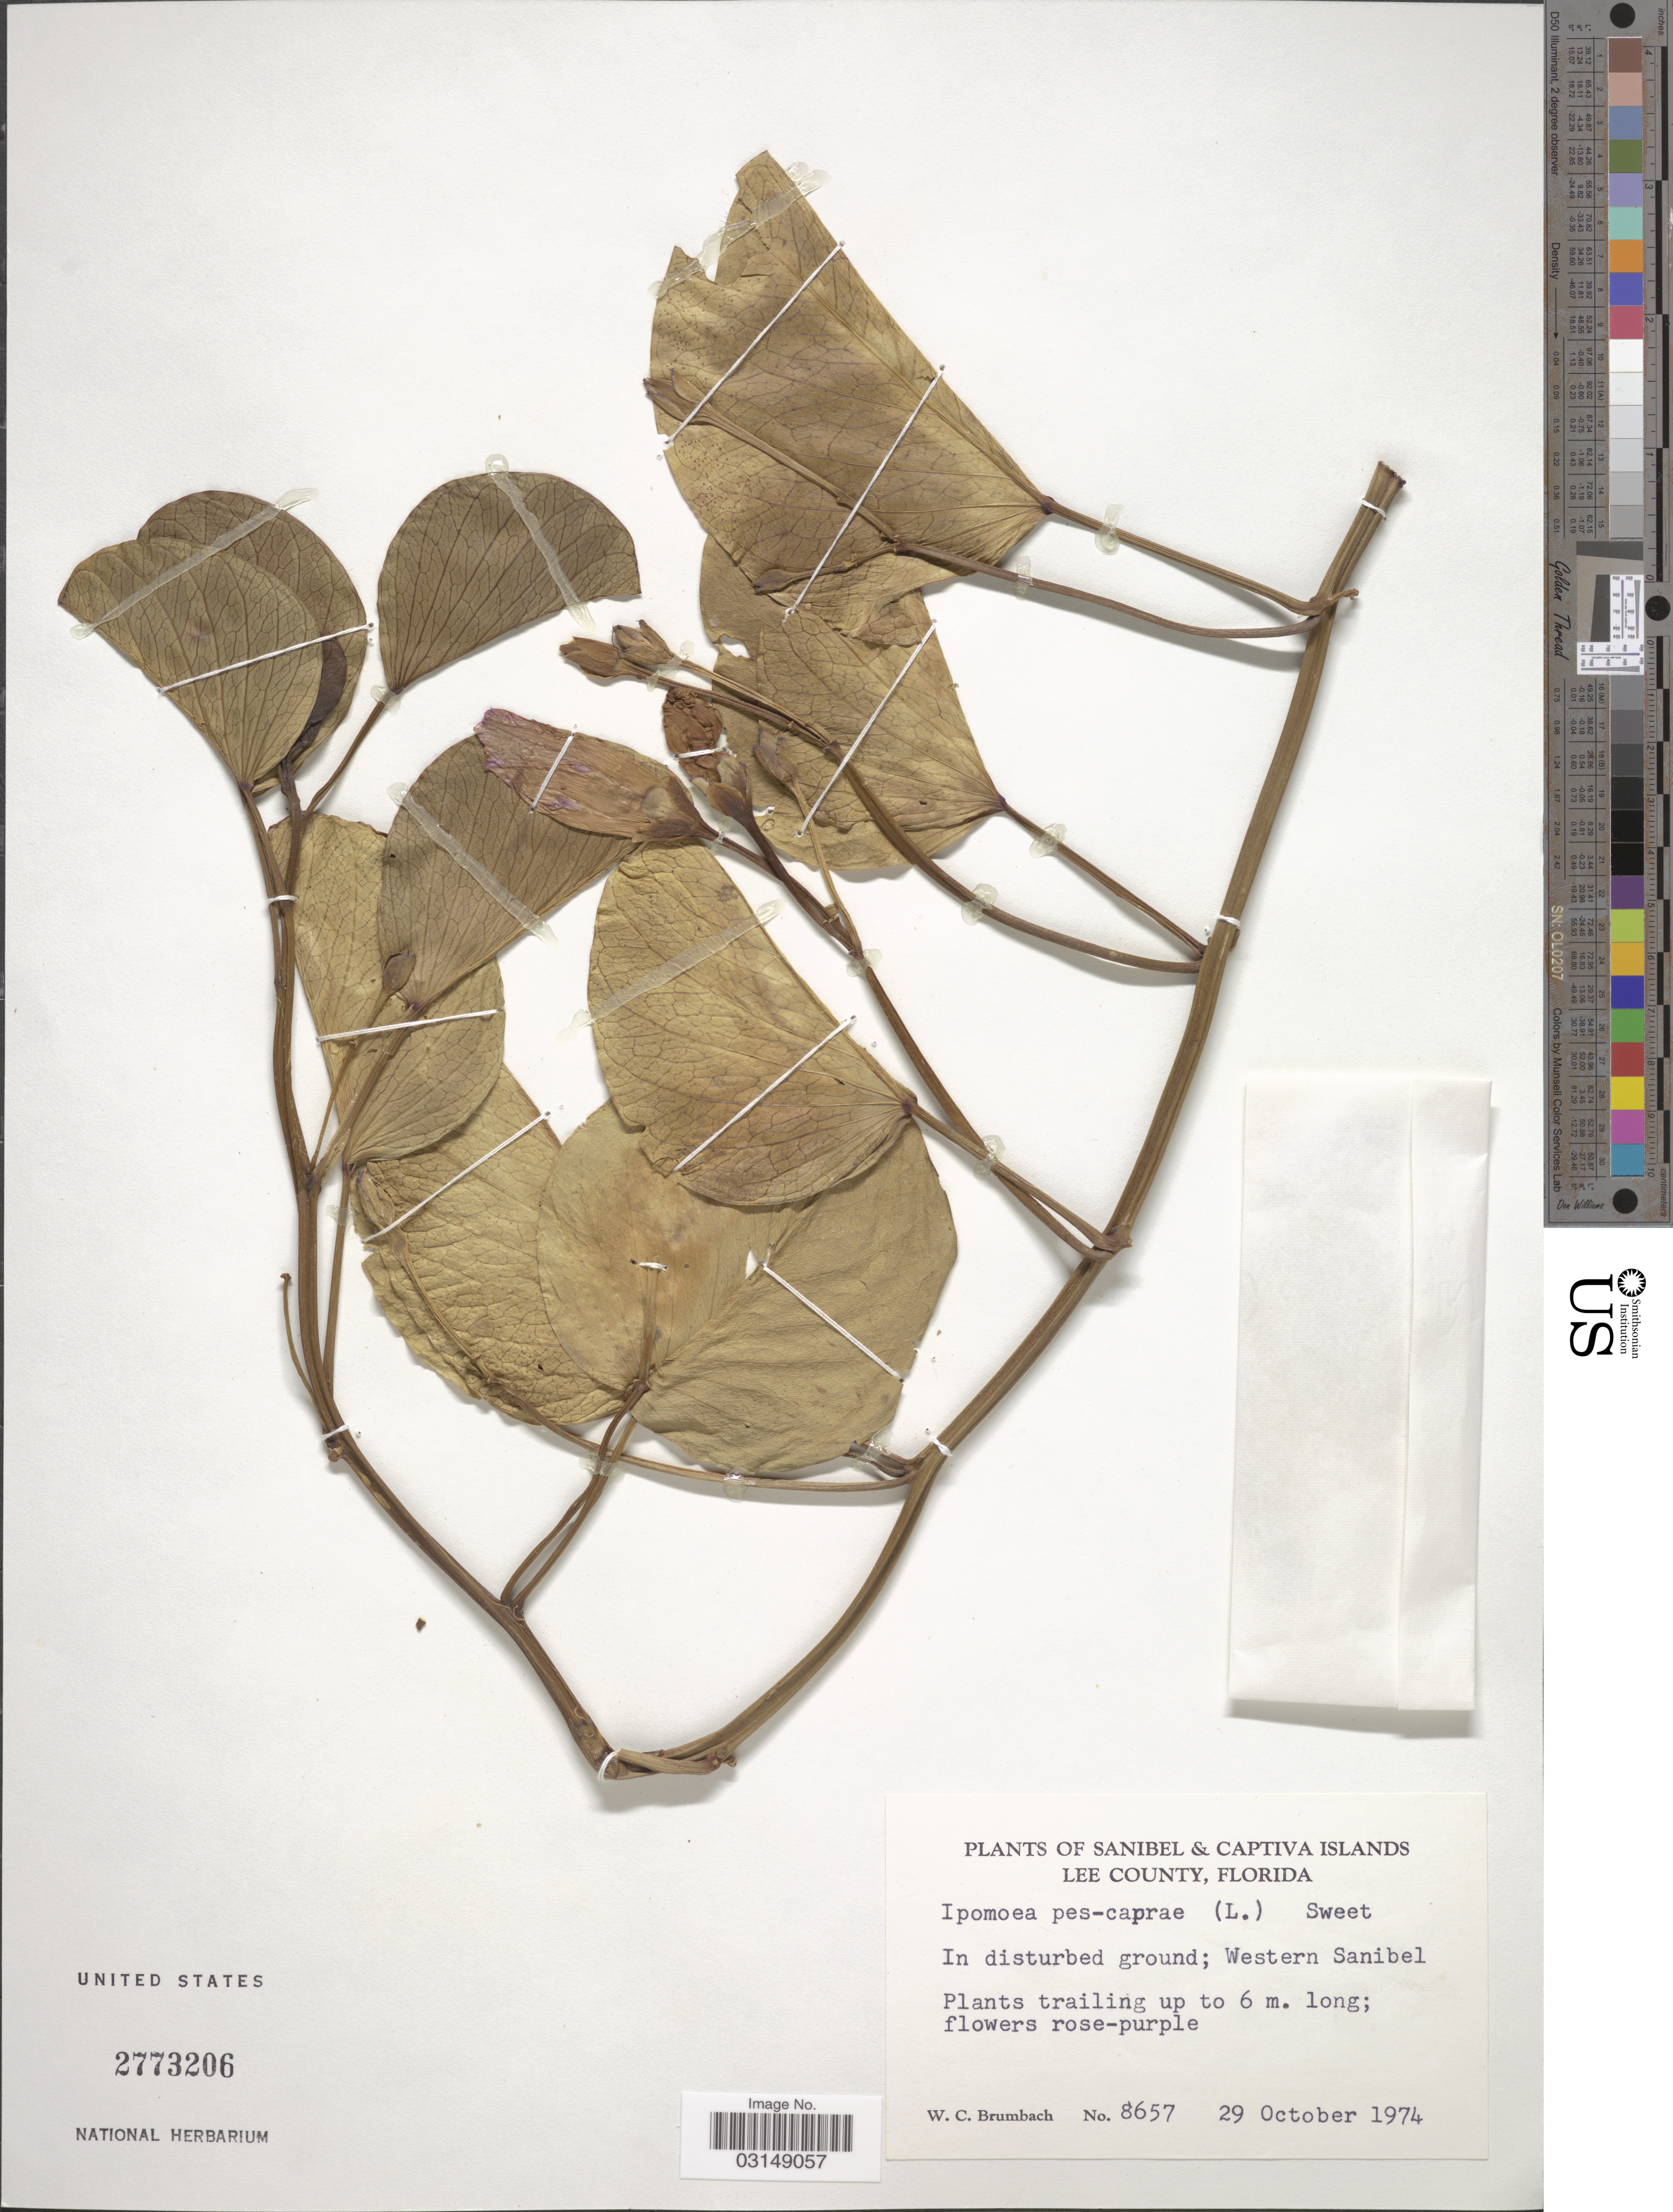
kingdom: Plantae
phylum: Tracheophyta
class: Magnoliopsida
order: Solanales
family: Convolvulaceae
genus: Ipomoea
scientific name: Ipomoea pes-caprae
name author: (L.) R. Br.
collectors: W. C. Brumbach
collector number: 8657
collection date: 1974-10-29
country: United States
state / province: Florida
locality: Sanibel & Captiva Islands, Lee County. In disturbed ground; Western Sanibel.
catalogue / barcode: US 2773206